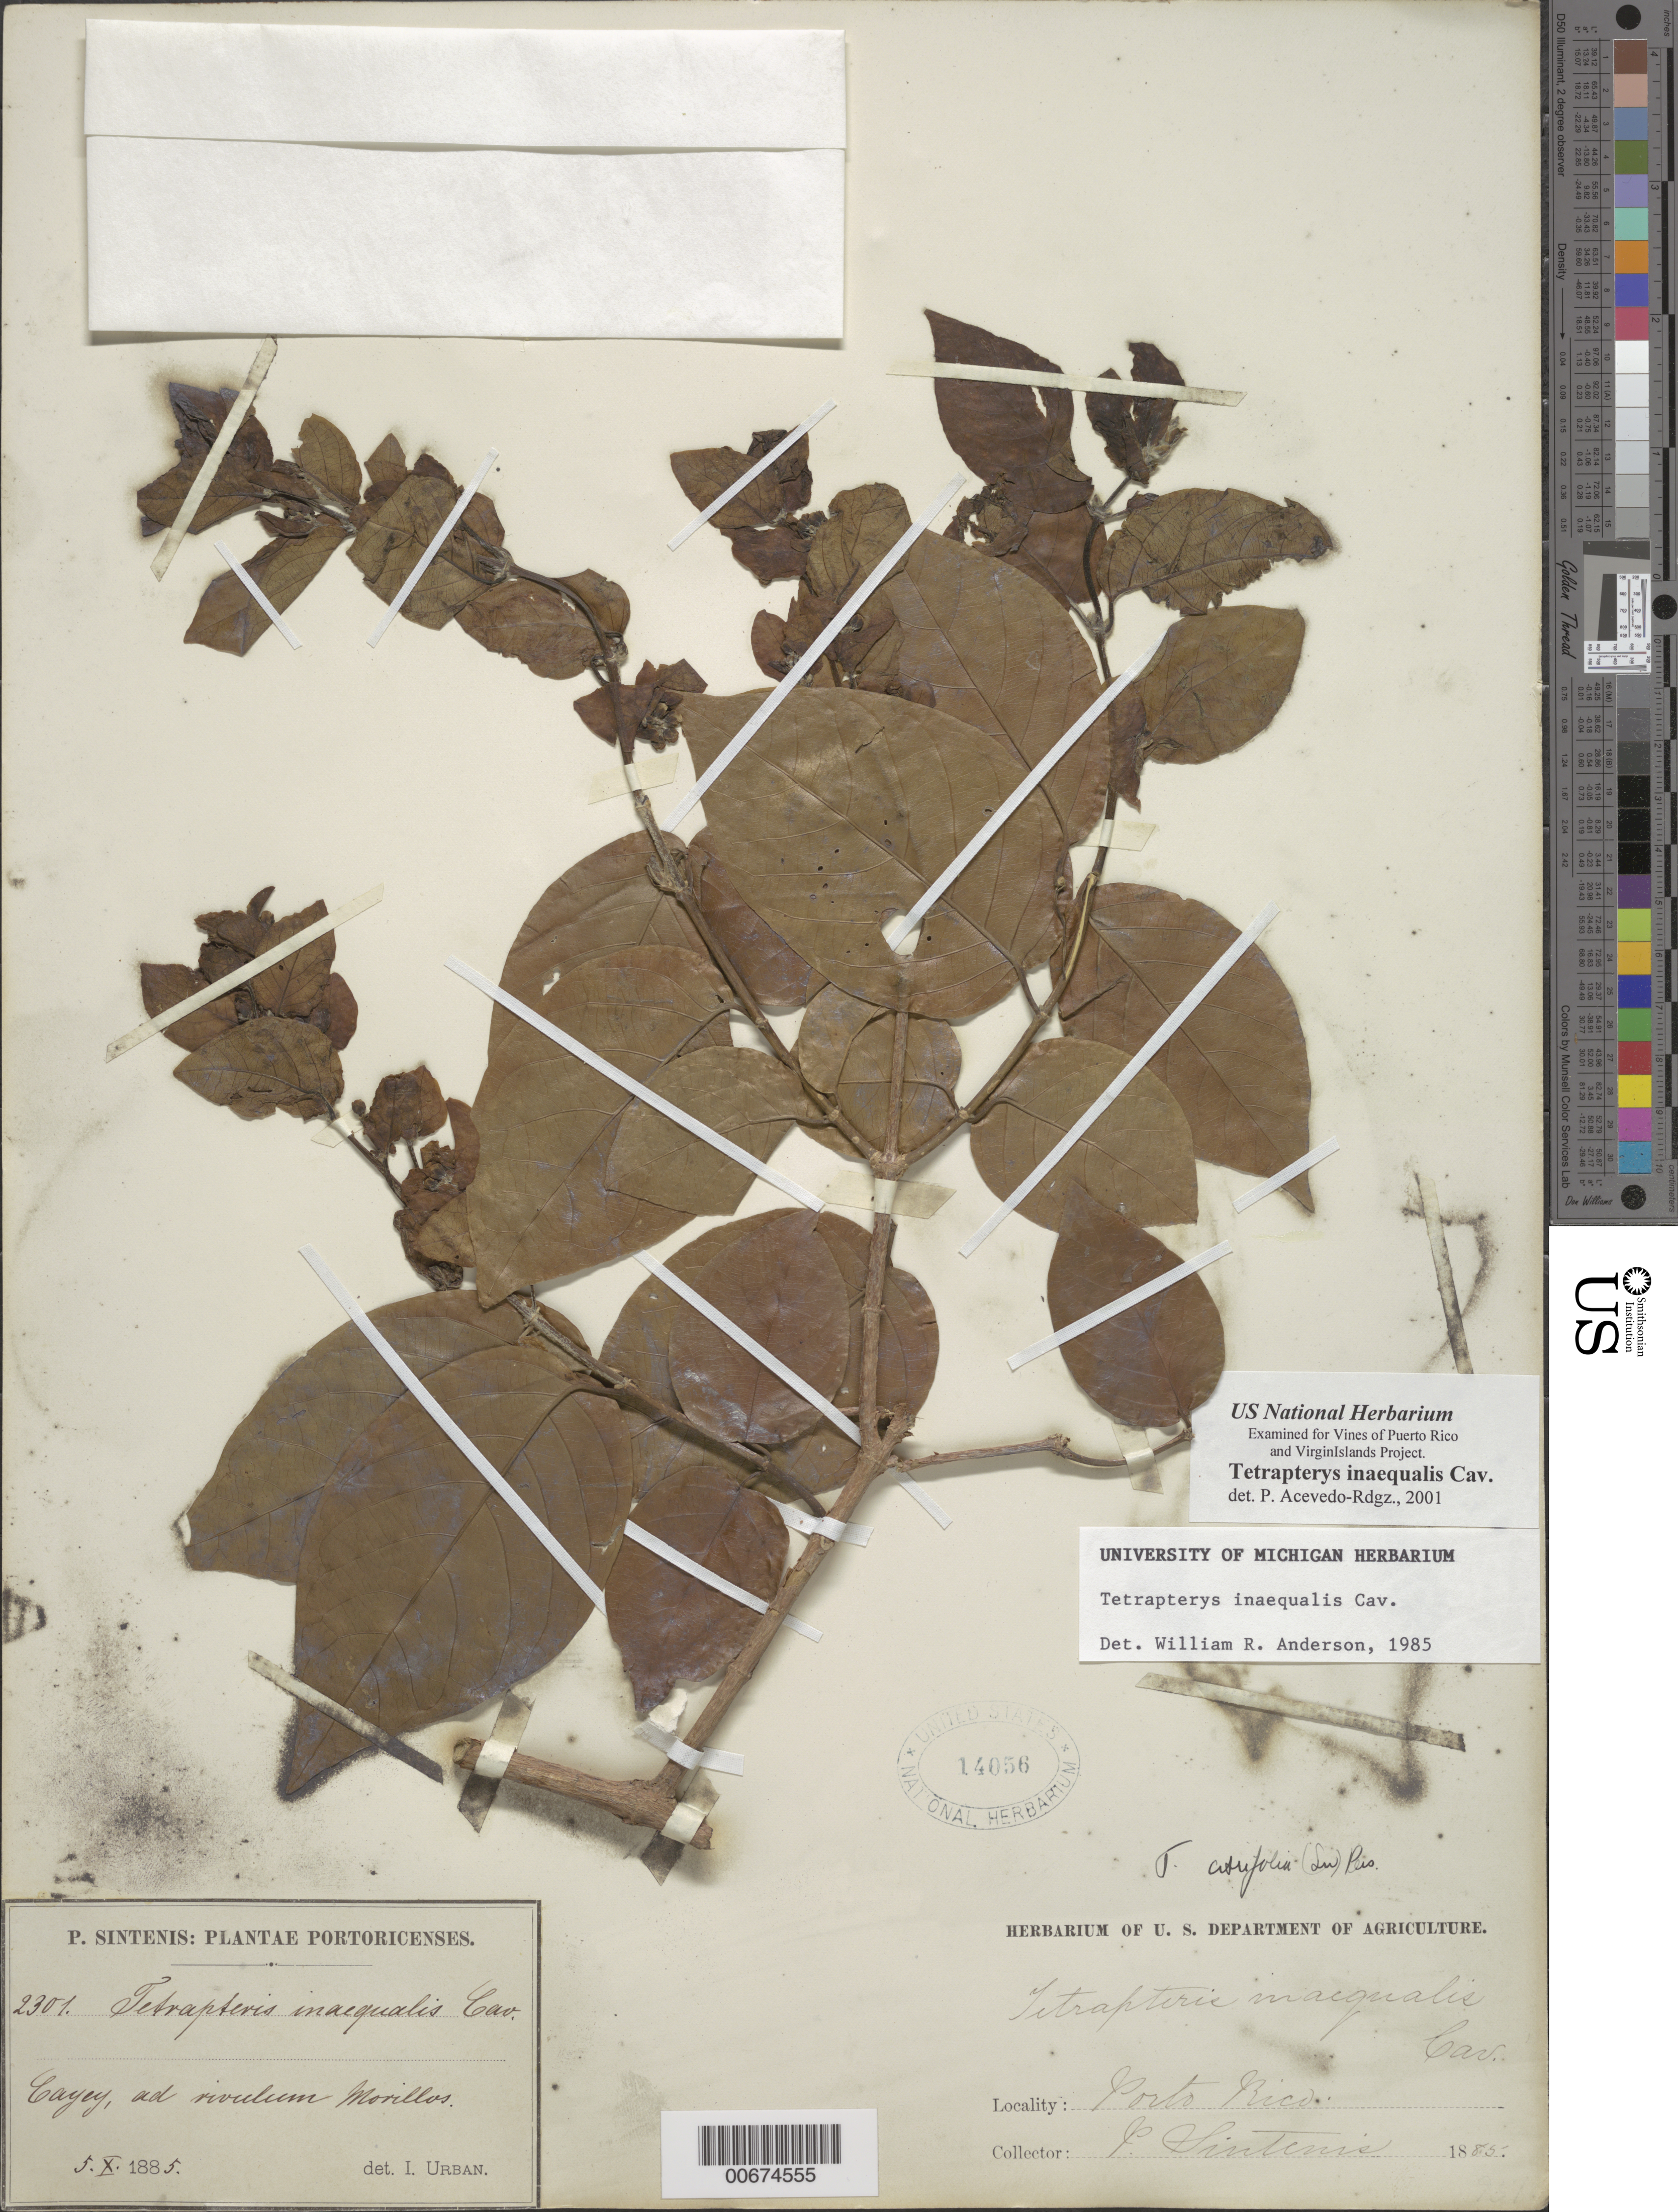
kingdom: Plantae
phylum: Tracheophyta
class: Magnoliopsida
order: Malpighiales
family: Malpighiaceae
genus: Tetrapterys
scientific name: Tetrapterys inaequalis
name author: Cav.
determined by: Acevedo-Rodríguez, P., (BOT), Smithsonian Institution - National Museum of Natural History (UNITED STATES)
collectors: P. Sintenis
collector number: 2301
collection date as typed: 05 Oct 1885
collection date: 1885-10-05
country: Puerto Rico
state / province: Guayama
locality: Cayey, at rivulum Morillos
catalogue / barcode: US 14056